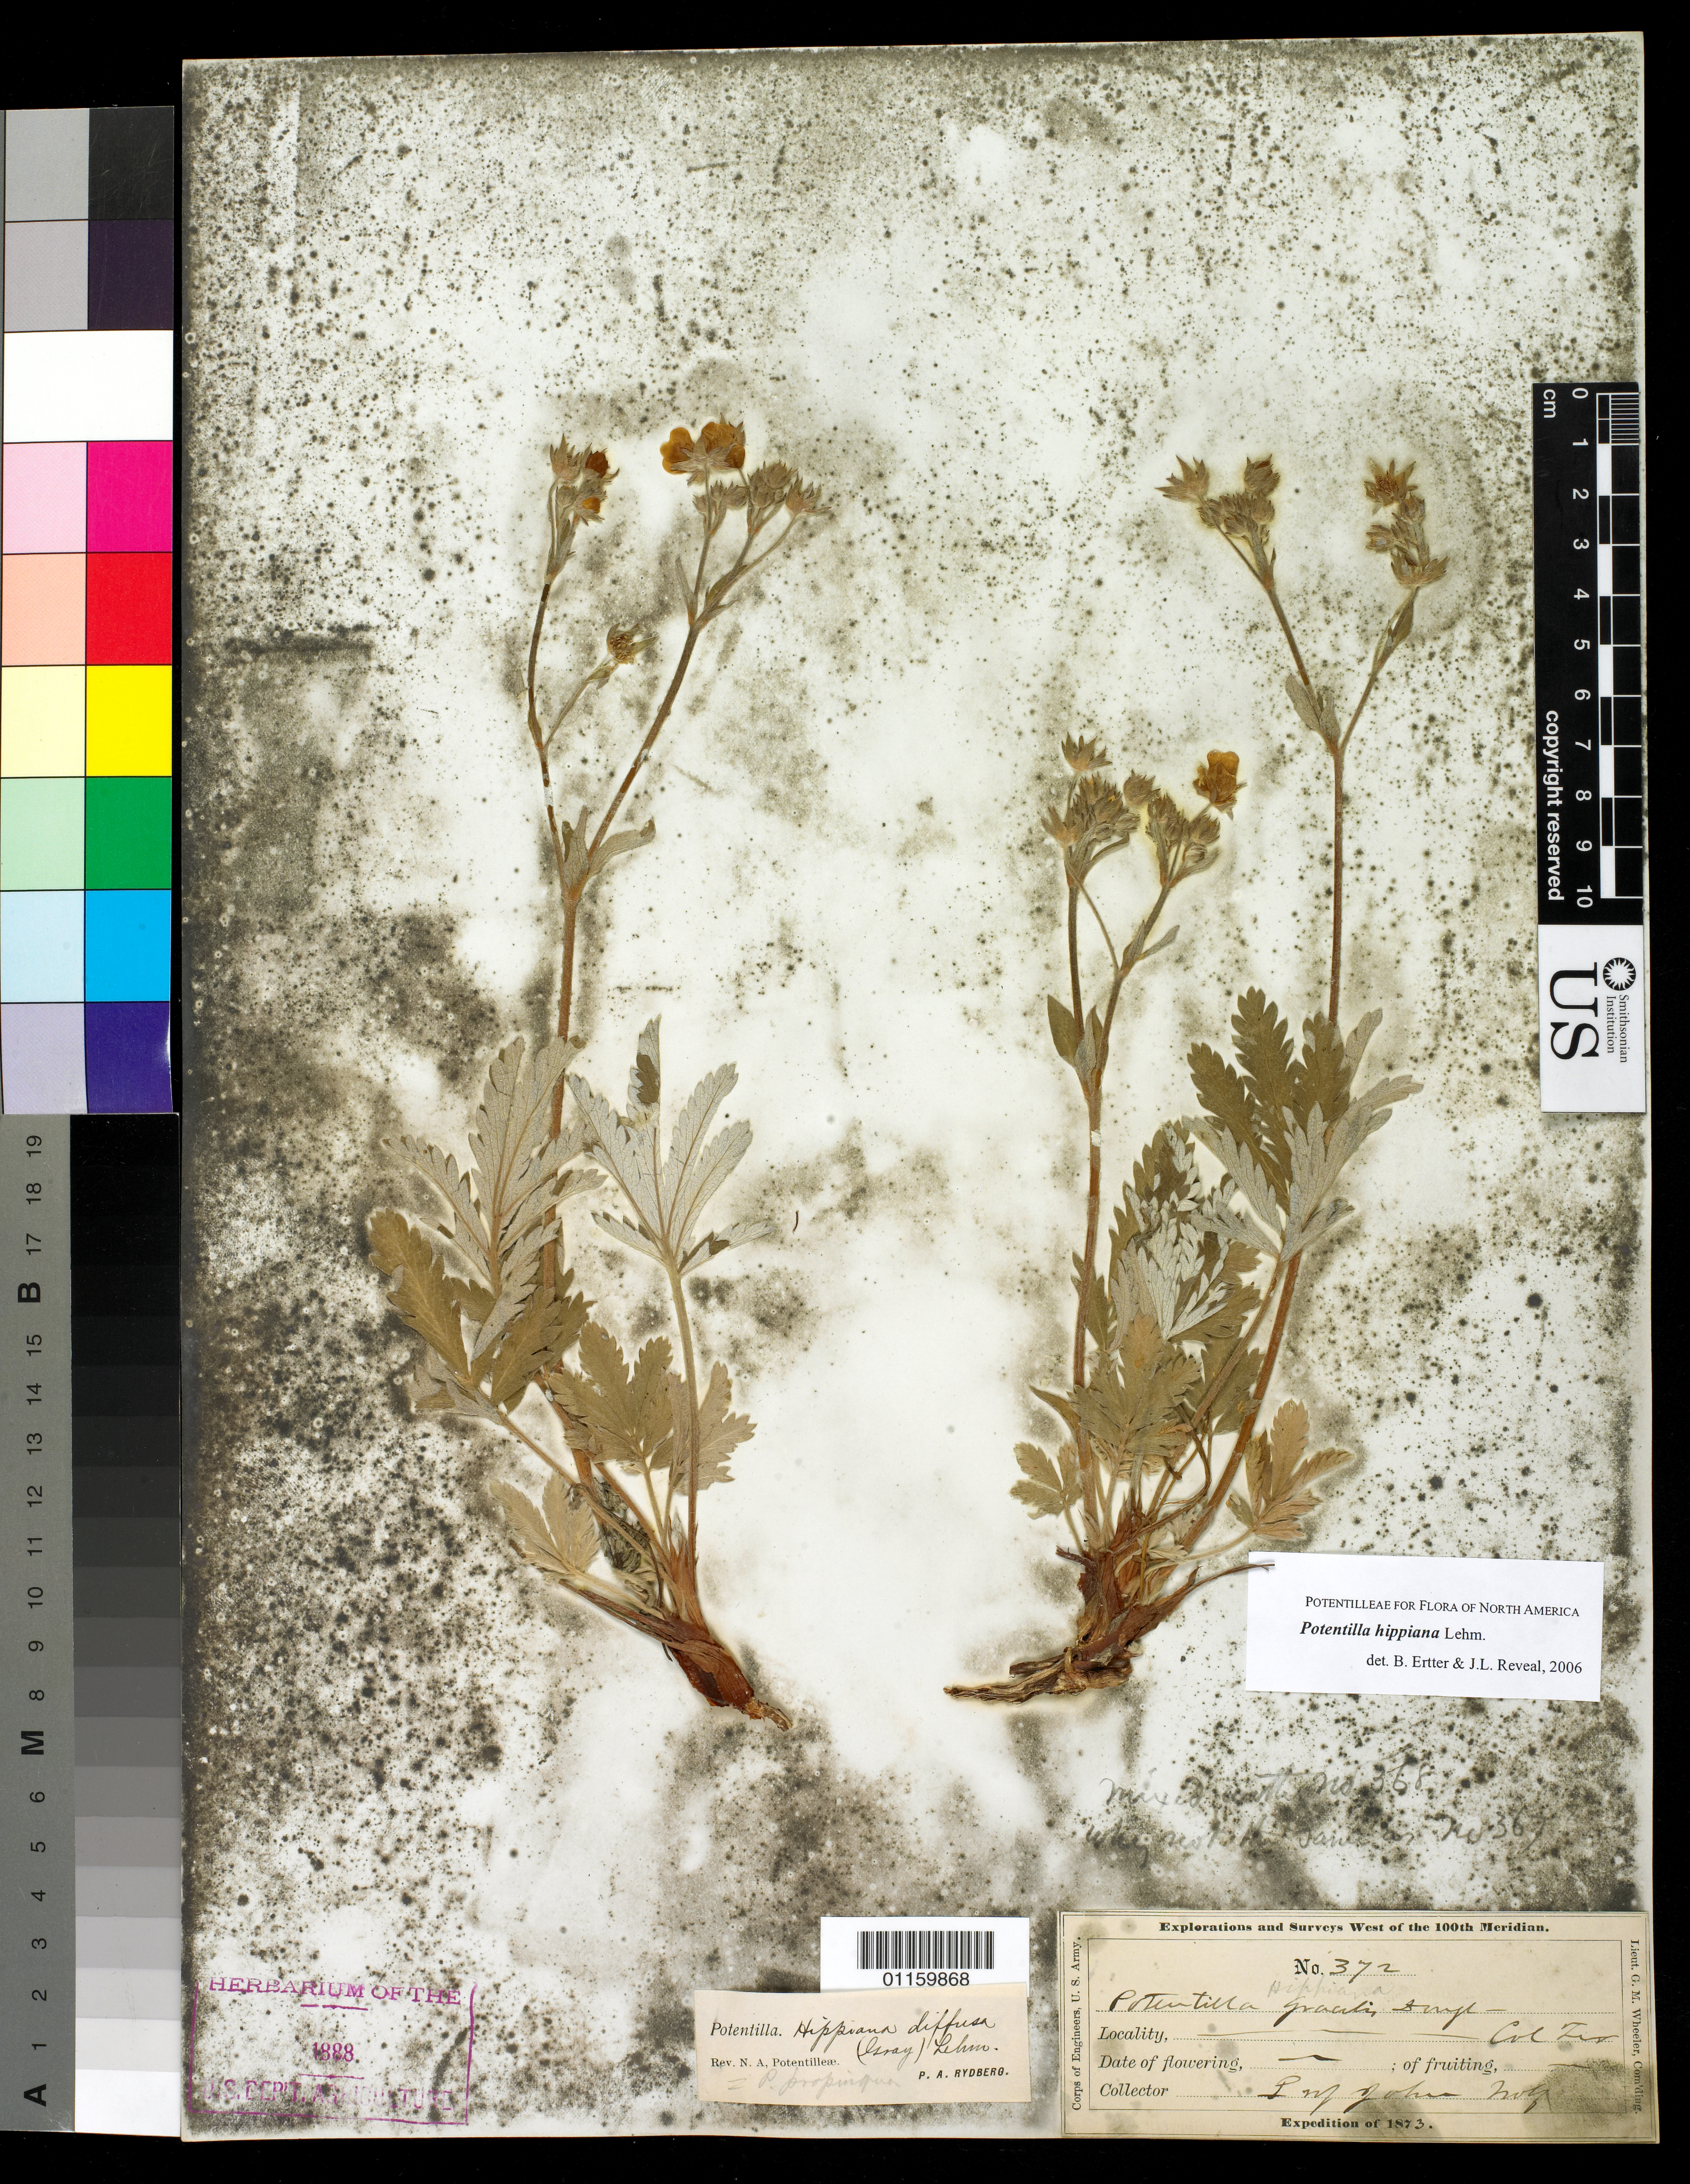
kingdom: Plantae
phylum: Tracheophyta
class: Magnoliopsida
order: Rosales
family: Rosaceae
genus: Potentilla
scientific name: Potentilla hippiana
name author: Lehm.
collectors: J. Wolf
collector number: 372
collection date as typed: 1873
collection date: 1873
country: United States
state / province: Colorado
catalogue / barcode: US 1